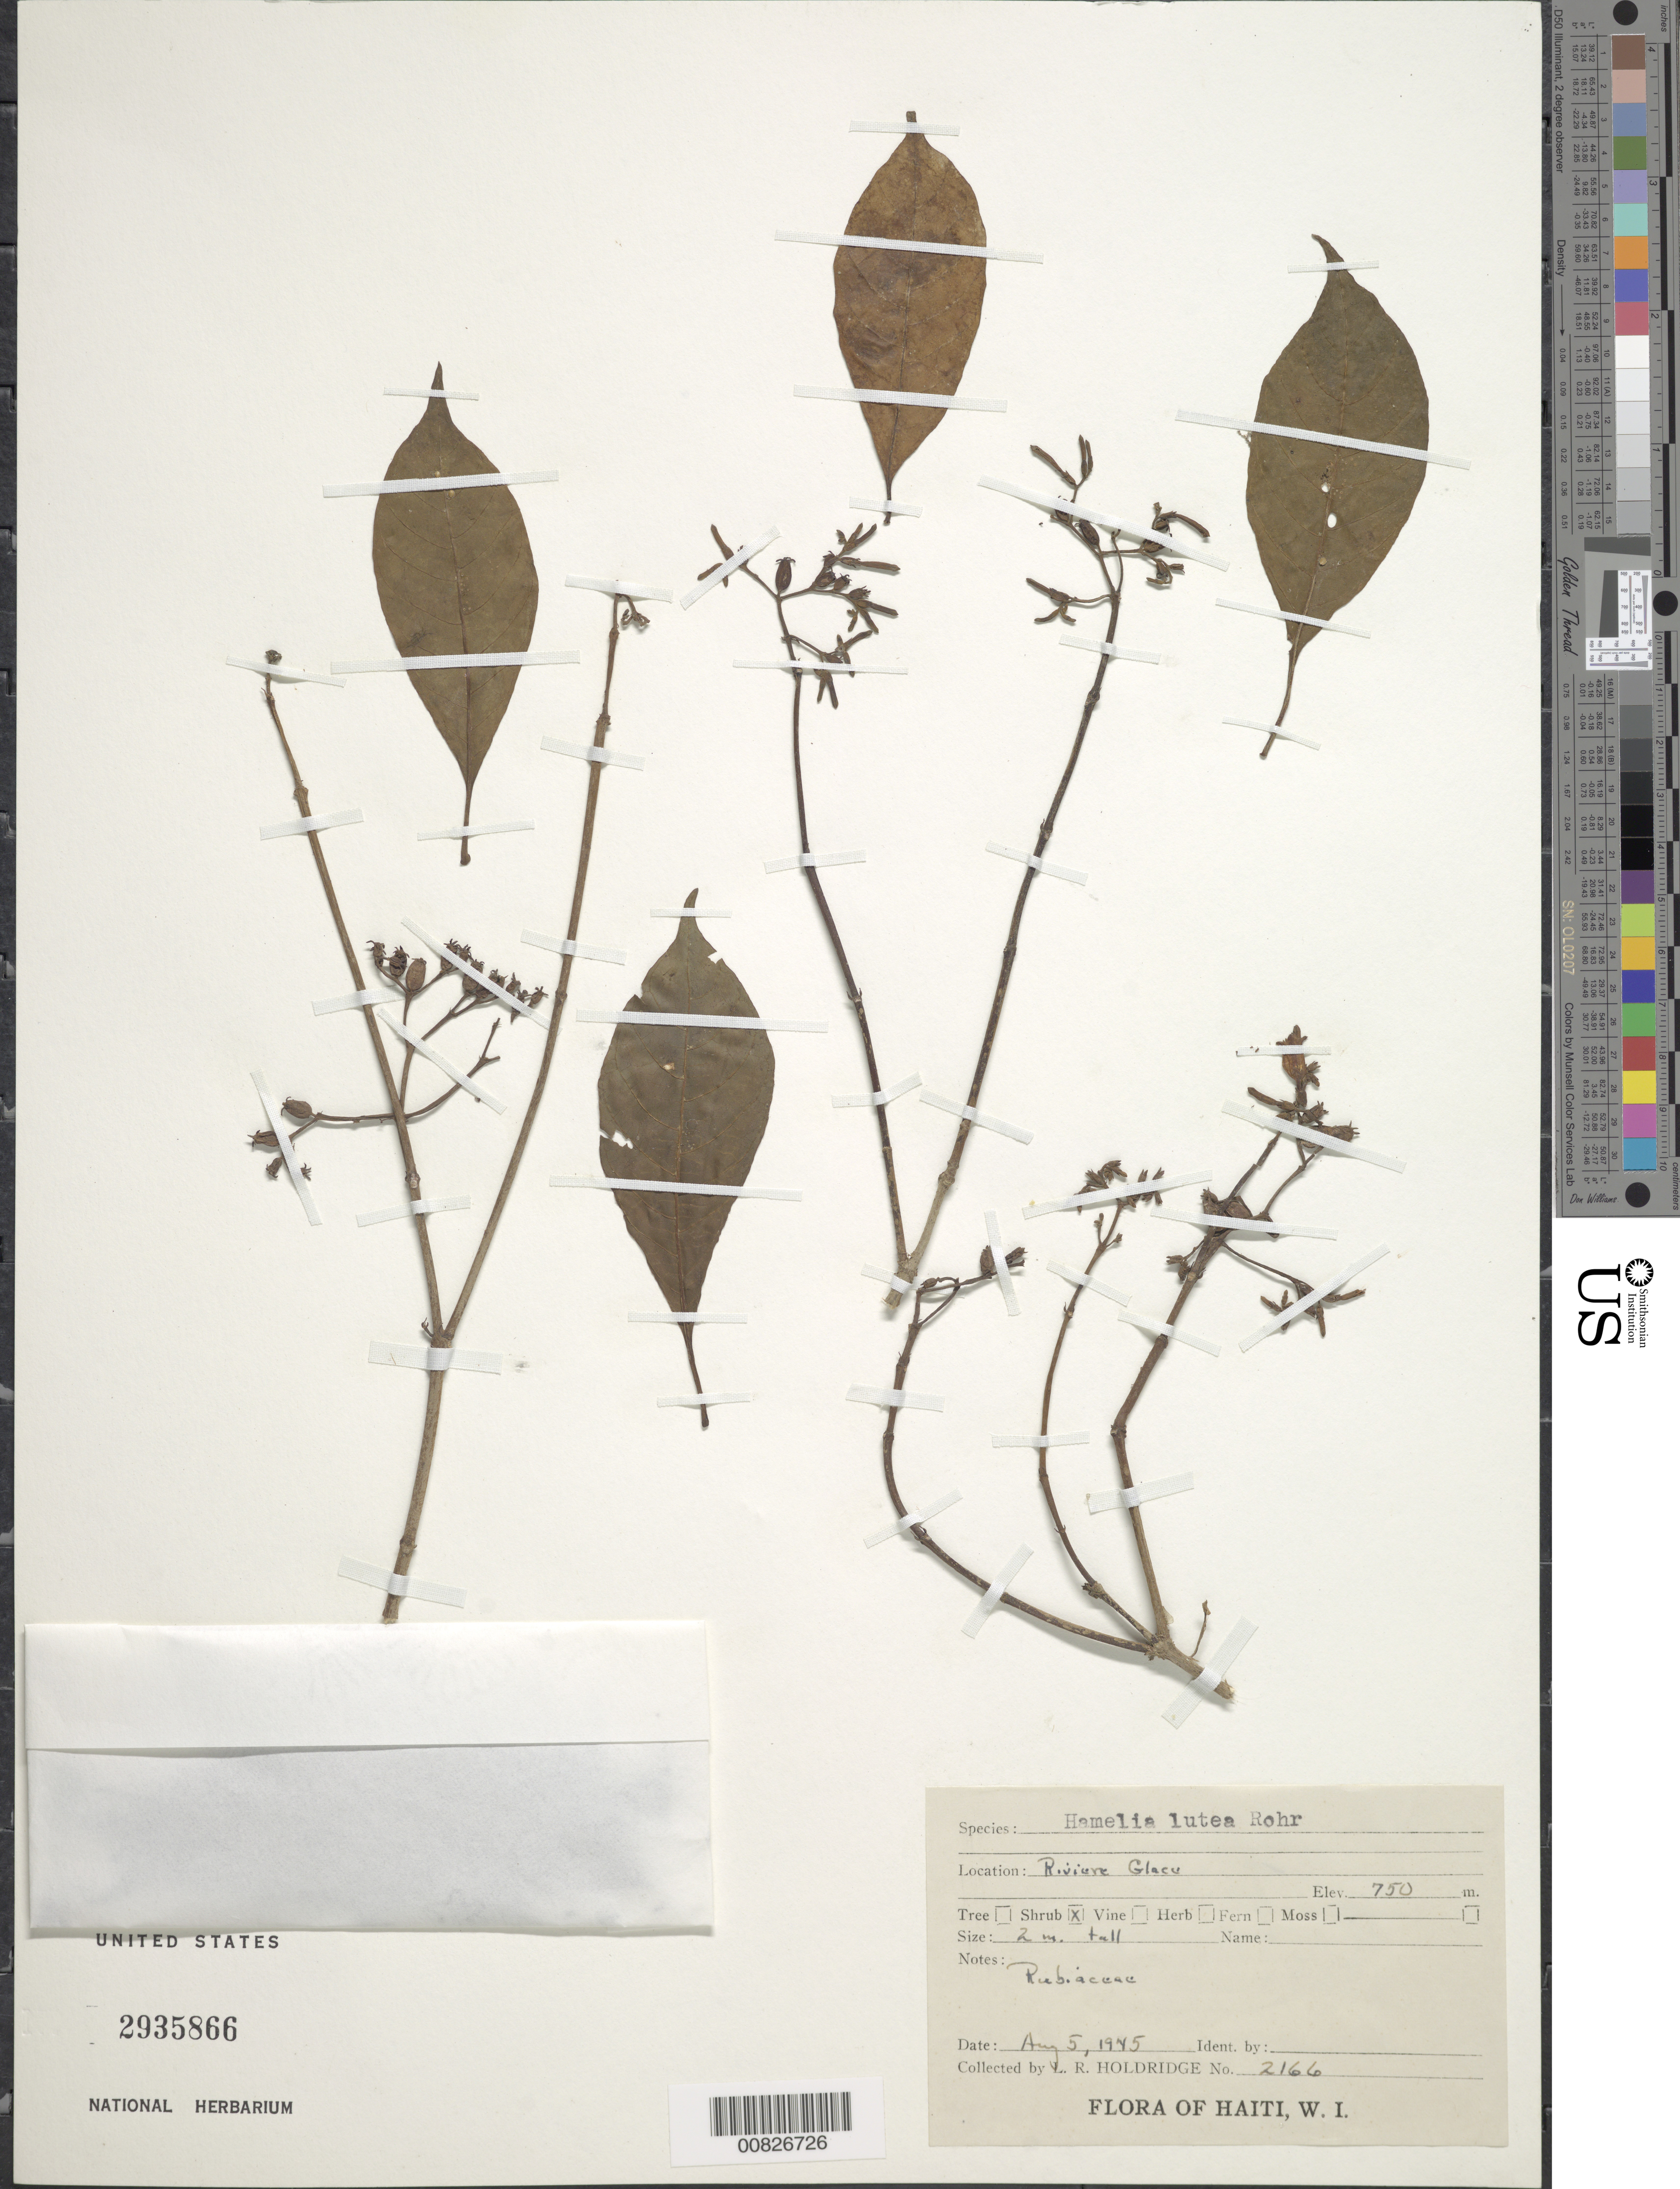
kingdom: Plantae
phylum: Tracheophyta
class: Magnoliopsida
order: Gentianales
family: Rubiaceae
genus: Hamelia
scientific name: Hamelia axillaris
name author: Sw.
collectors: L. Holdridge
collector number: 2166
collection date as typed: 05 Aug 1945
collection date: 1945-08-05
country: Haiti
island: Hispaniola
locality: Rivière Glace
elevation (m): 750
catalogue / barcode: US 2935866